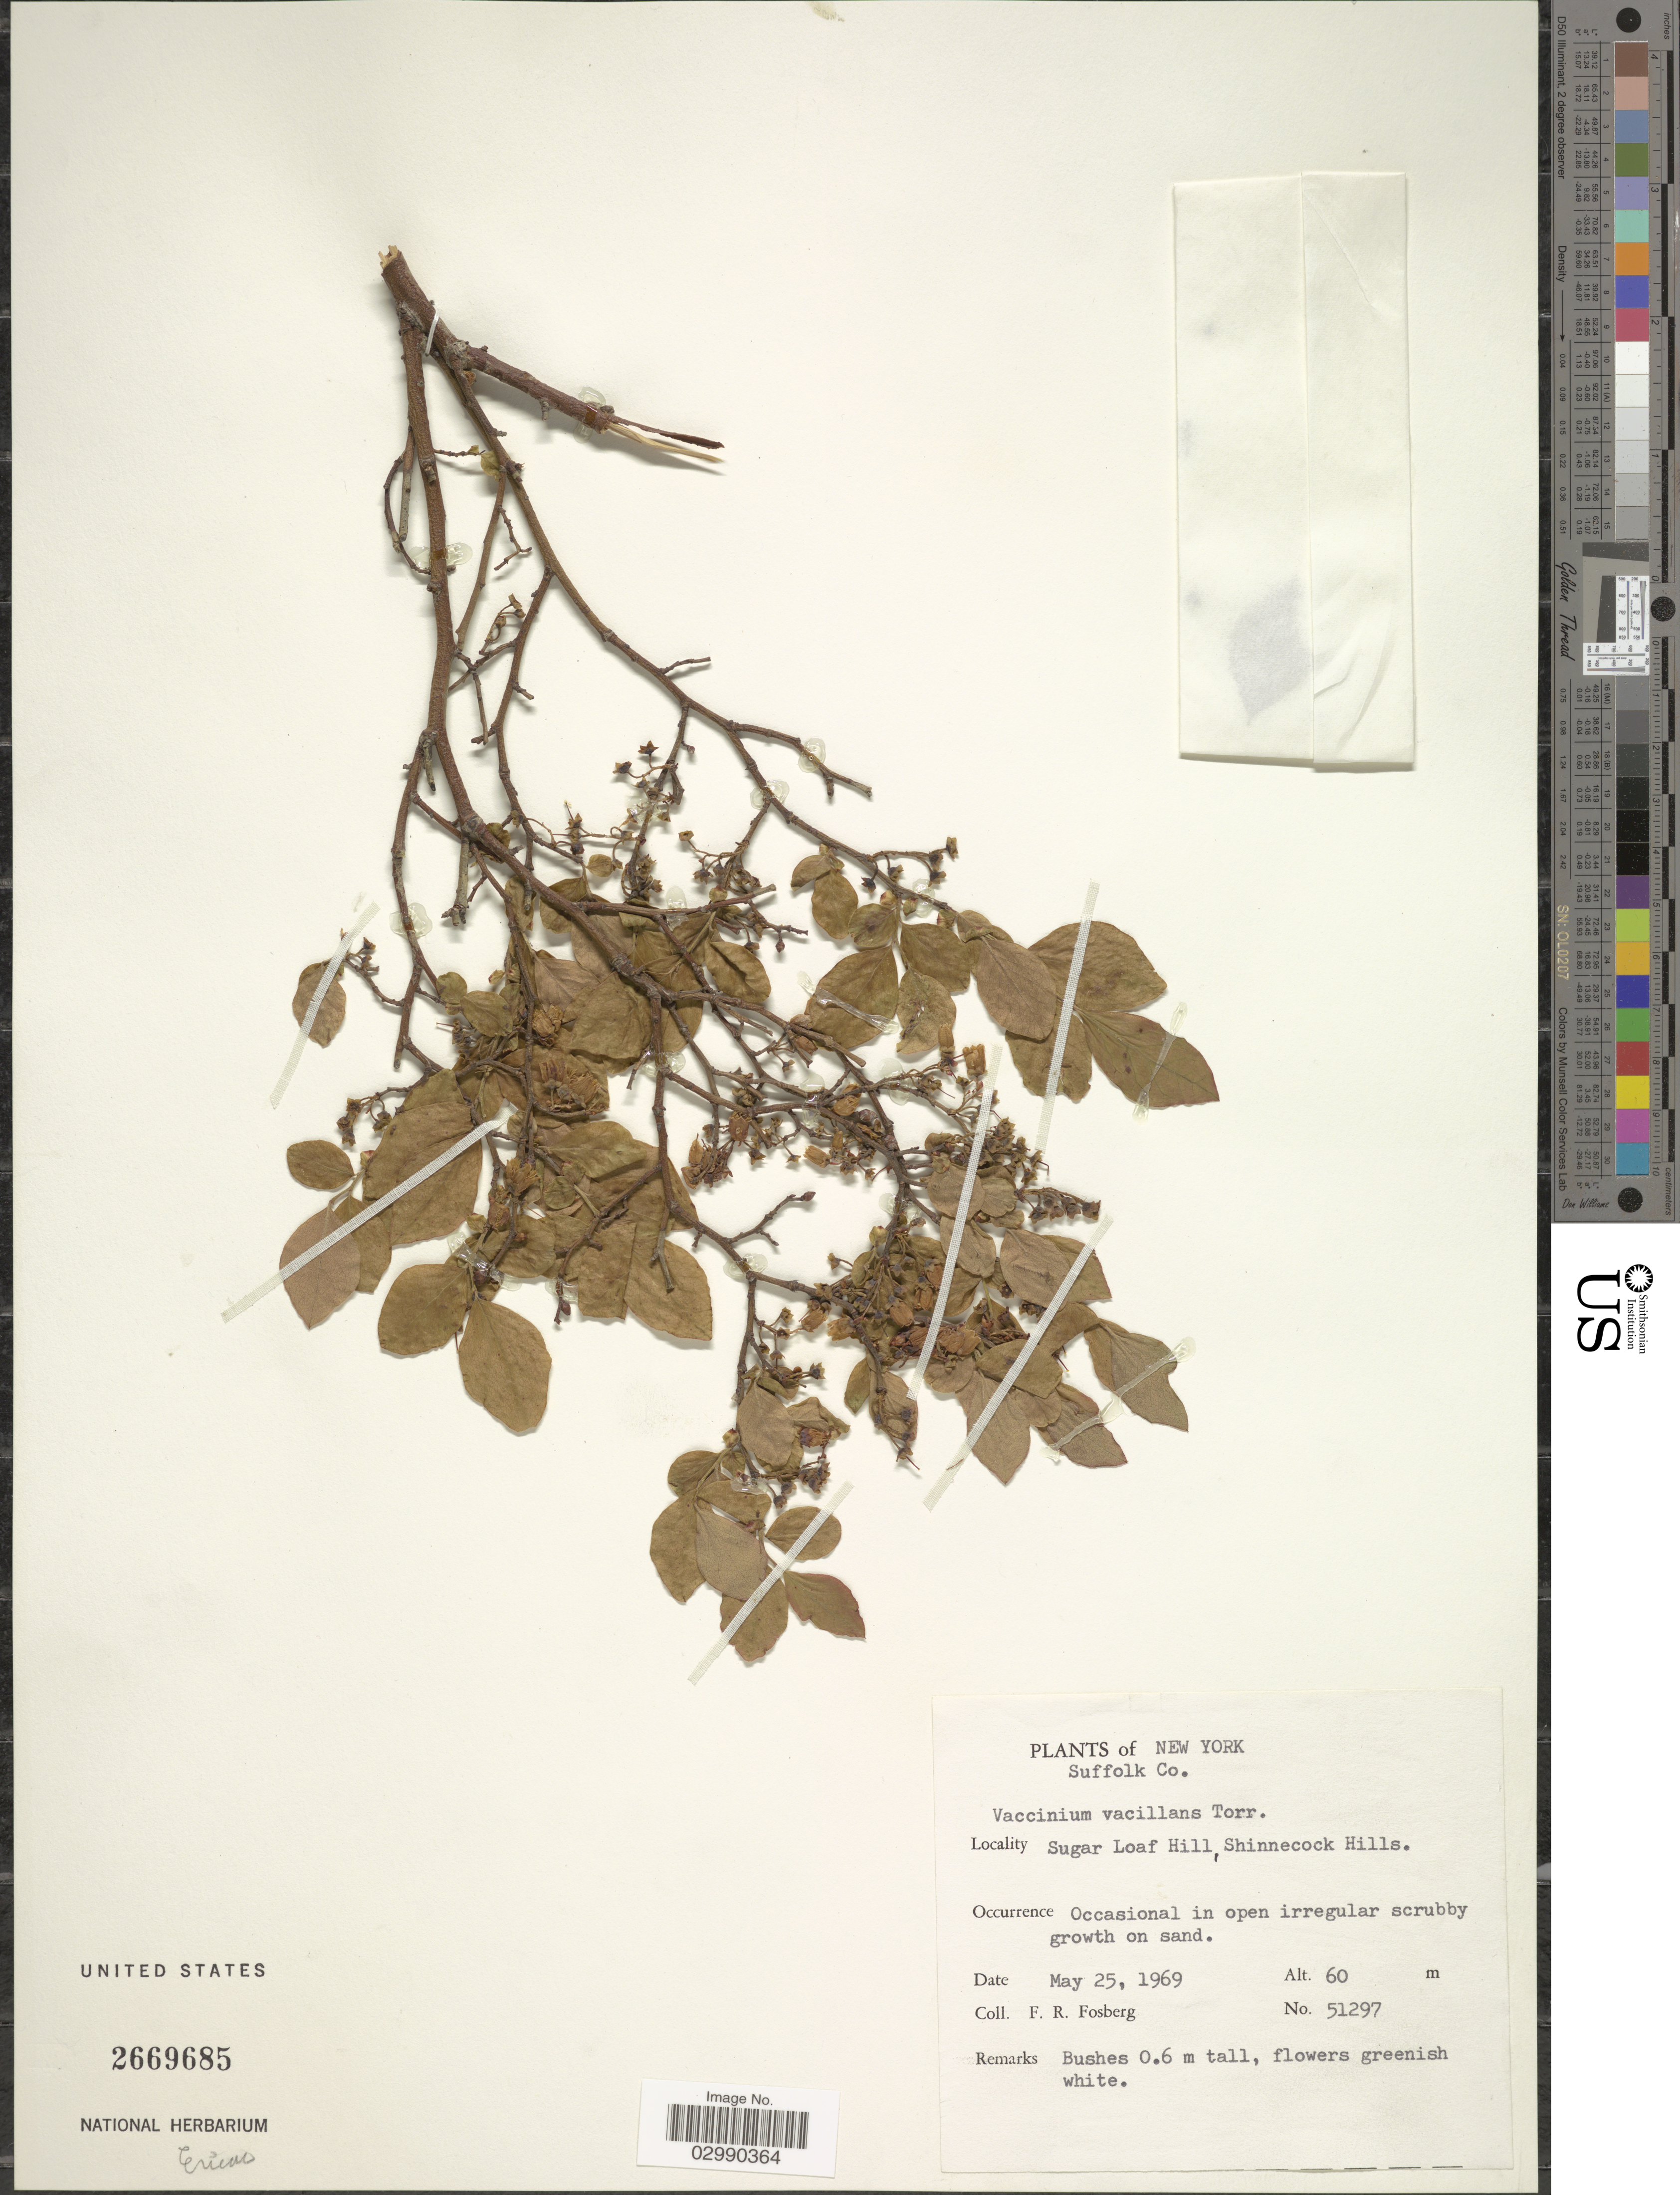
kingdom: Plantae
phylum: Tracheophyta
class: Magnoliopsida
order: Ericales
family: Ericaceae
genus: Vaccinium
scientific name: Vaccinium vacillans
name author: Kalm ex Torr.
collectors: F. R. Fosberg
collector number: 51297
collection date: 1969-05-25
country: United States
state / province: New York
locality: Suffolk Co., Sugar Loaf Hill, Shinnecock Hills.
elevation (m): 60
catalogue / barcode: US 2669685